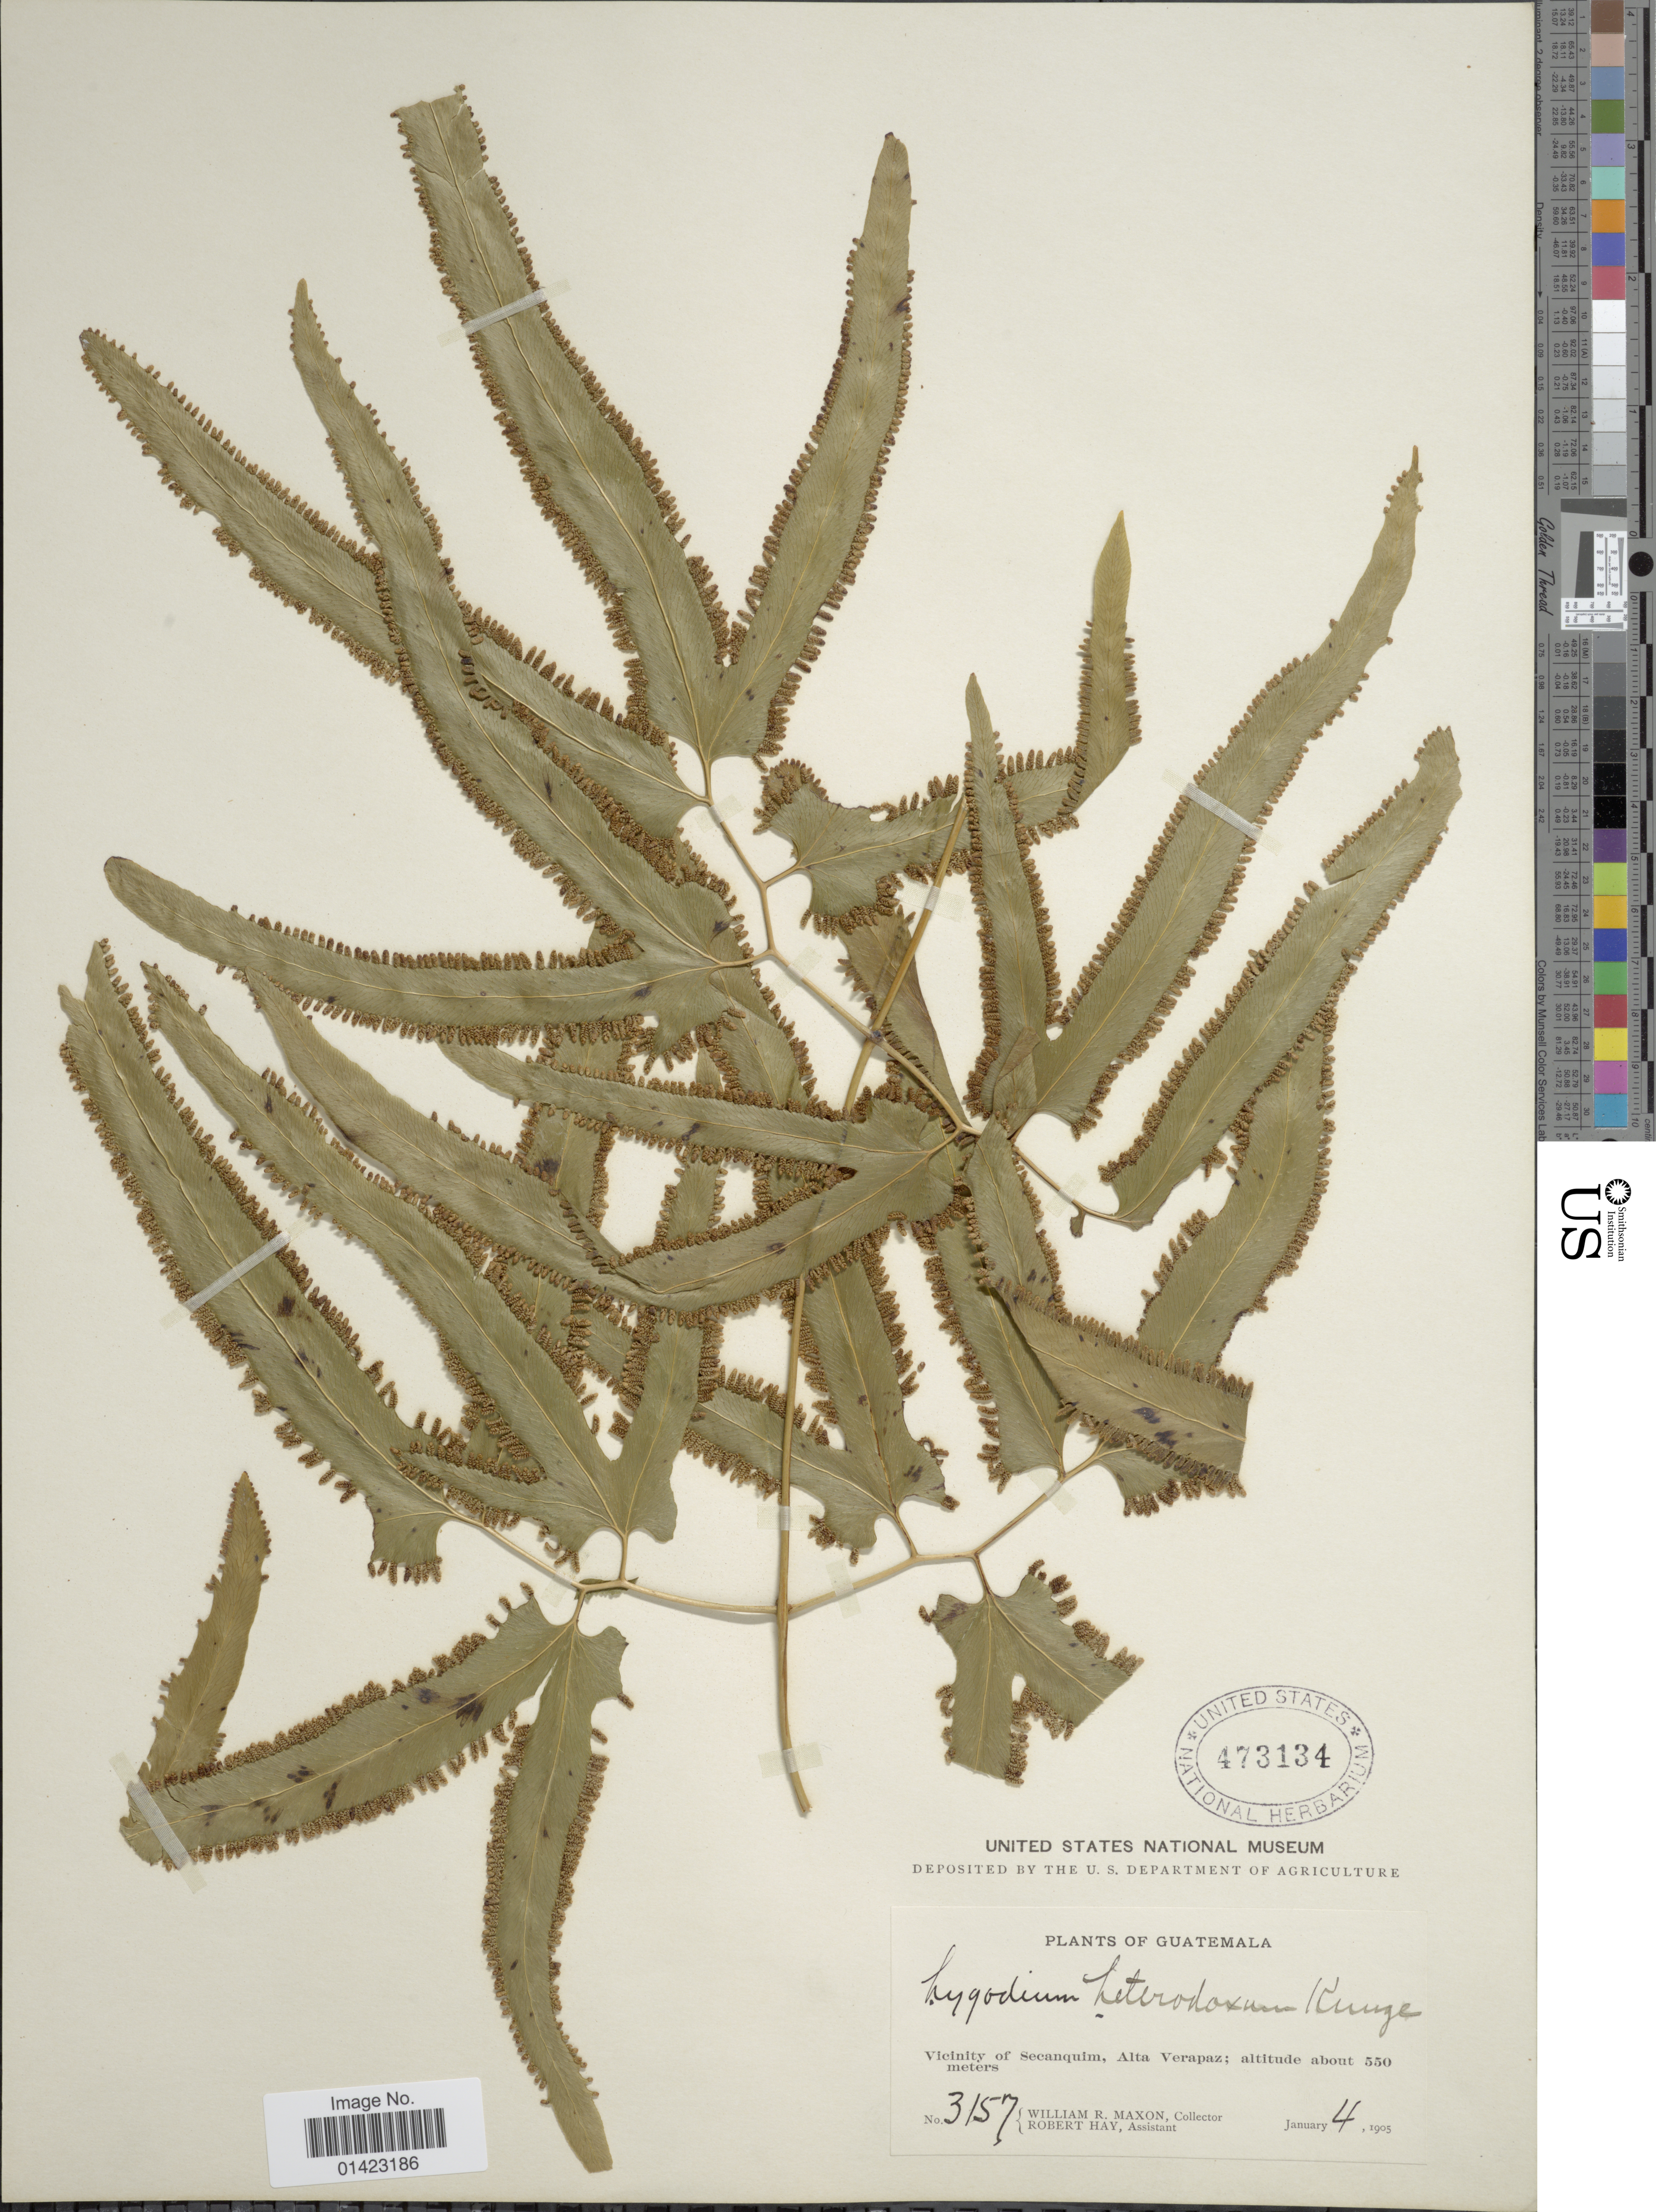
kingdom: Plantae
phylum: Tracheophyta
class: Polypodiopsida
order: Schizaeales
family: Lygodiaceae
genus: Lygodium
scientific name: Lygodium heterodoxum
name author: Kunze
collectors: W. R. Maxon & R. Hay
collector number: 3157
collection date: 1905-01-04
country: Guatemala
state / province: Alta Verapaz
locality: Vicinity of Secanquim, Alta Verapaz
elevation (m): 550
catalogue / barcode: US 473134